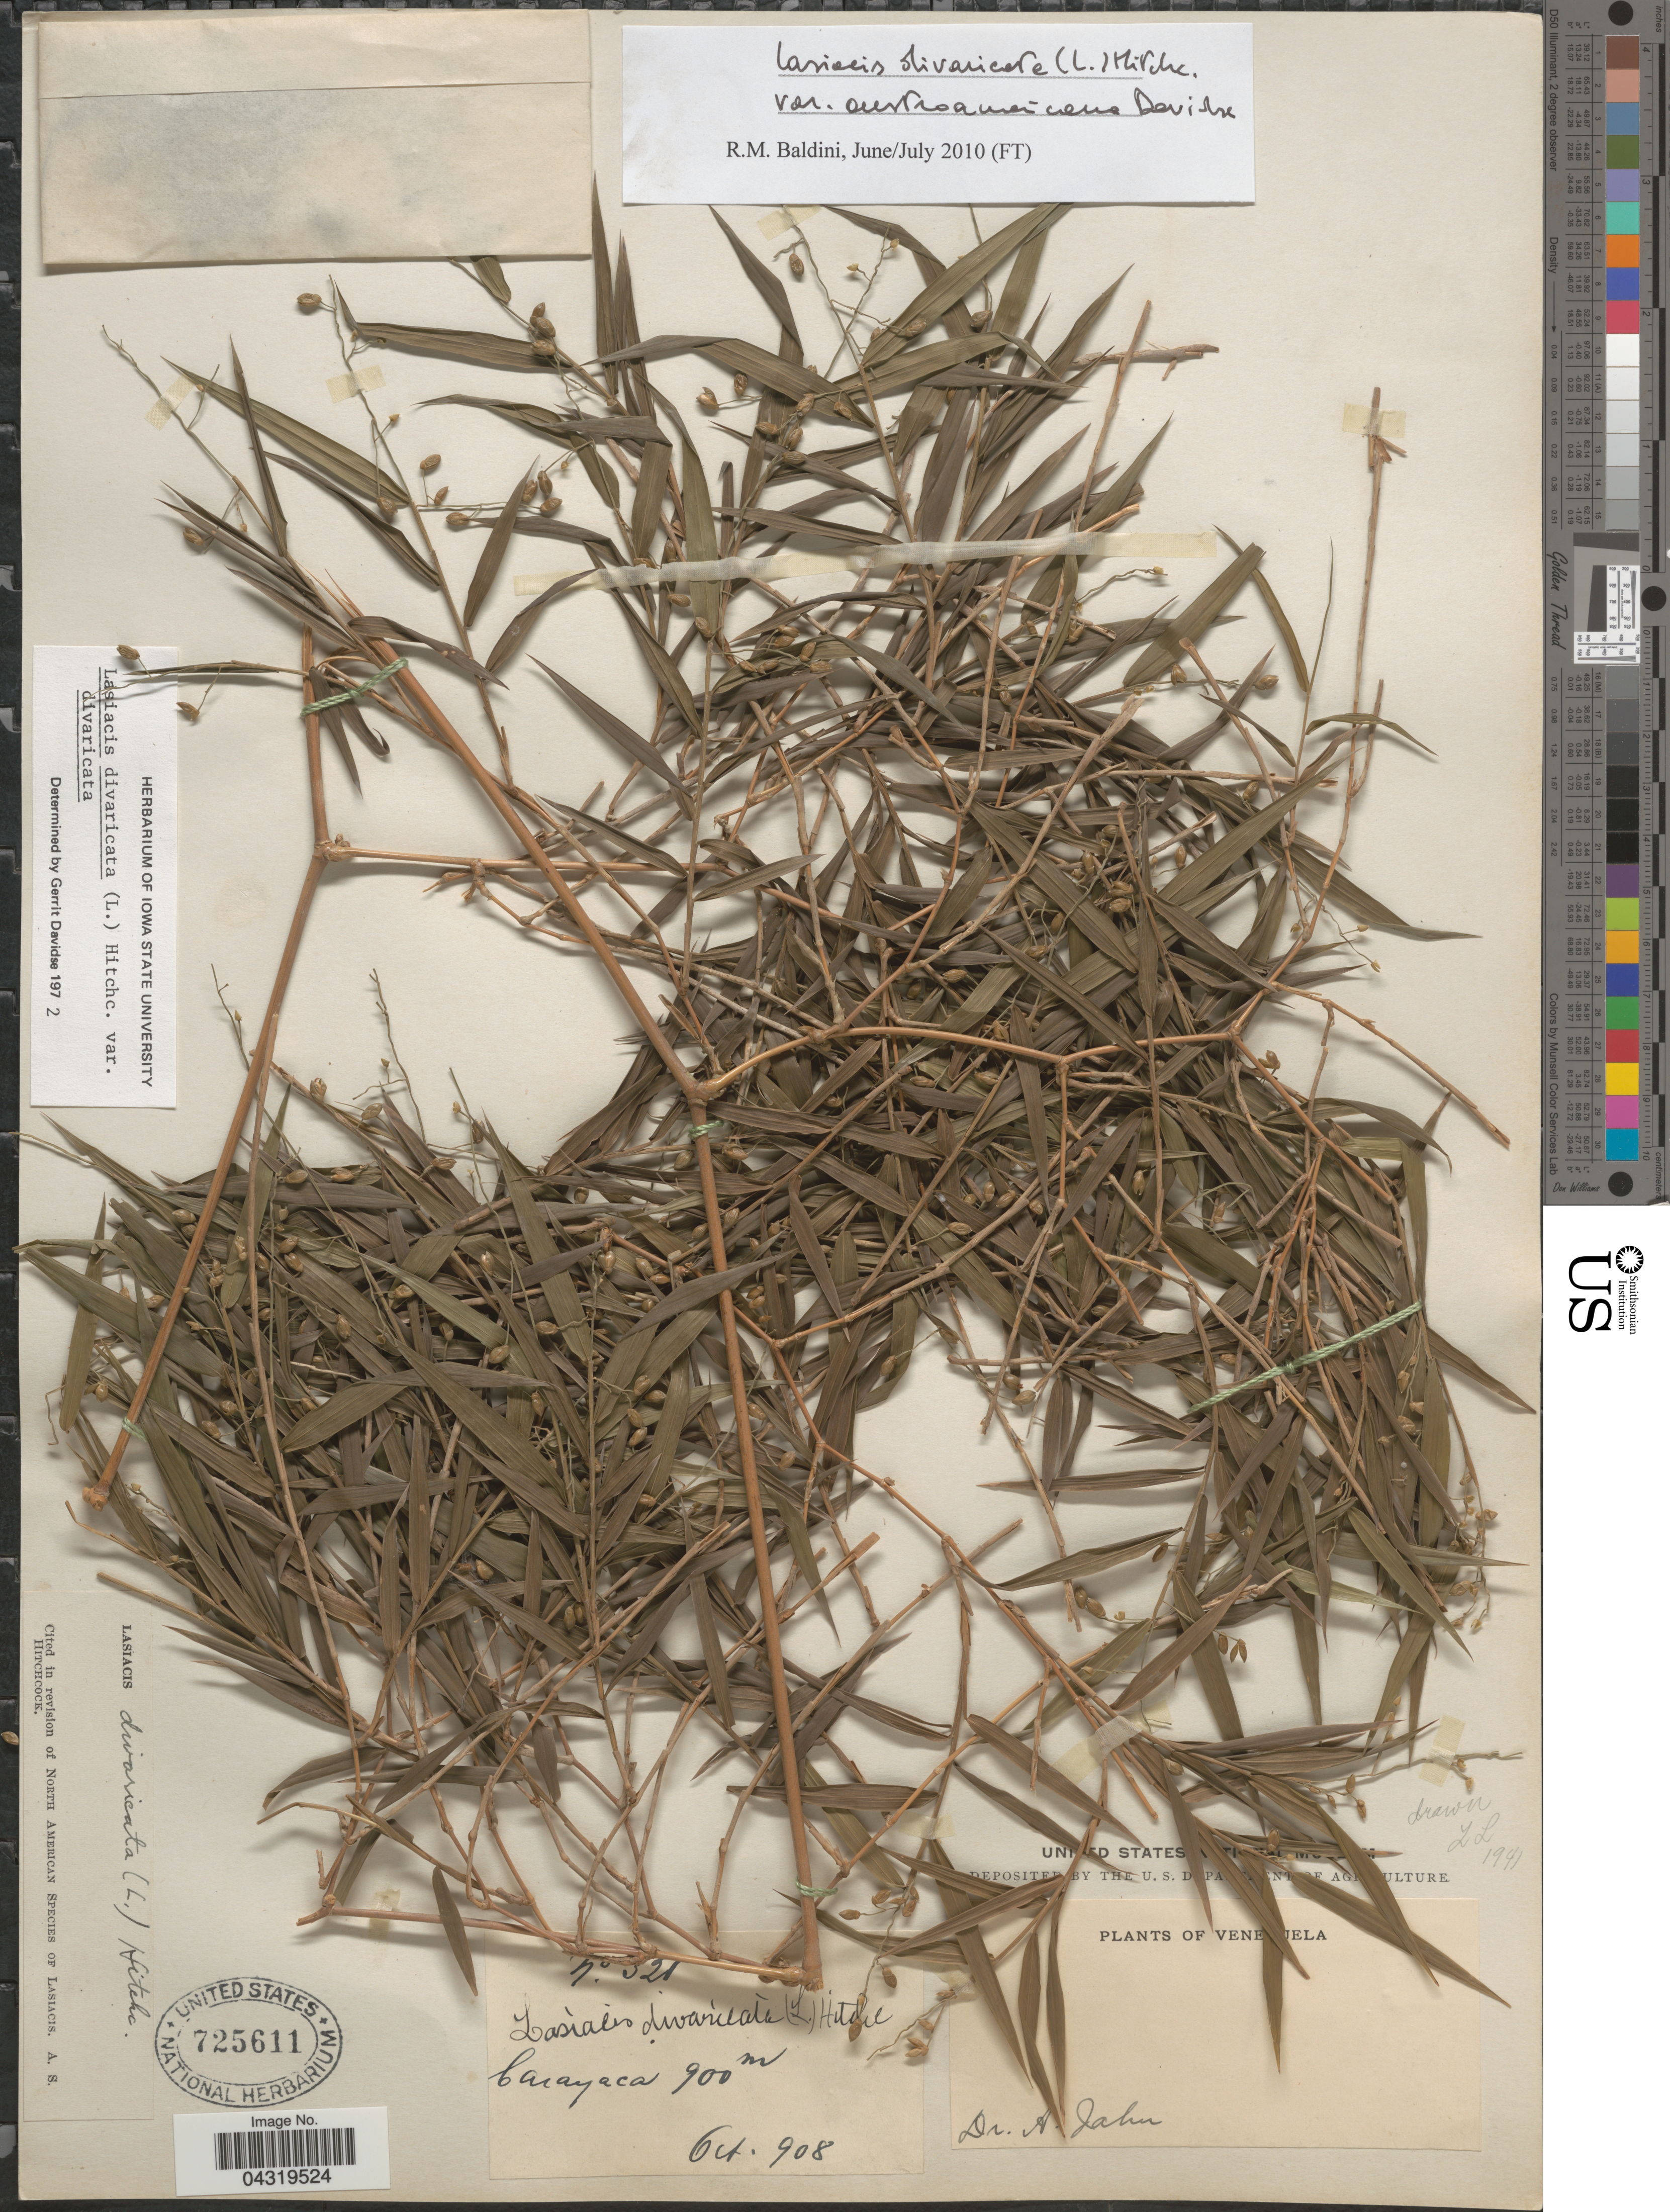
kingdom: Plantae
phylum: Tracheophyta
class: Liliopsida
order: Poales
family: Poaceae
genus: Lasiacis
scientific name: Lasiacis divaricata var. austroamericana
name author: Davidse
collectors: A. Jahn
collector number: !21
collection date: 1908-10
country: Venezuela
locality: Carayaca.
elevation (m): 900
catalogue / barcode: US 725611